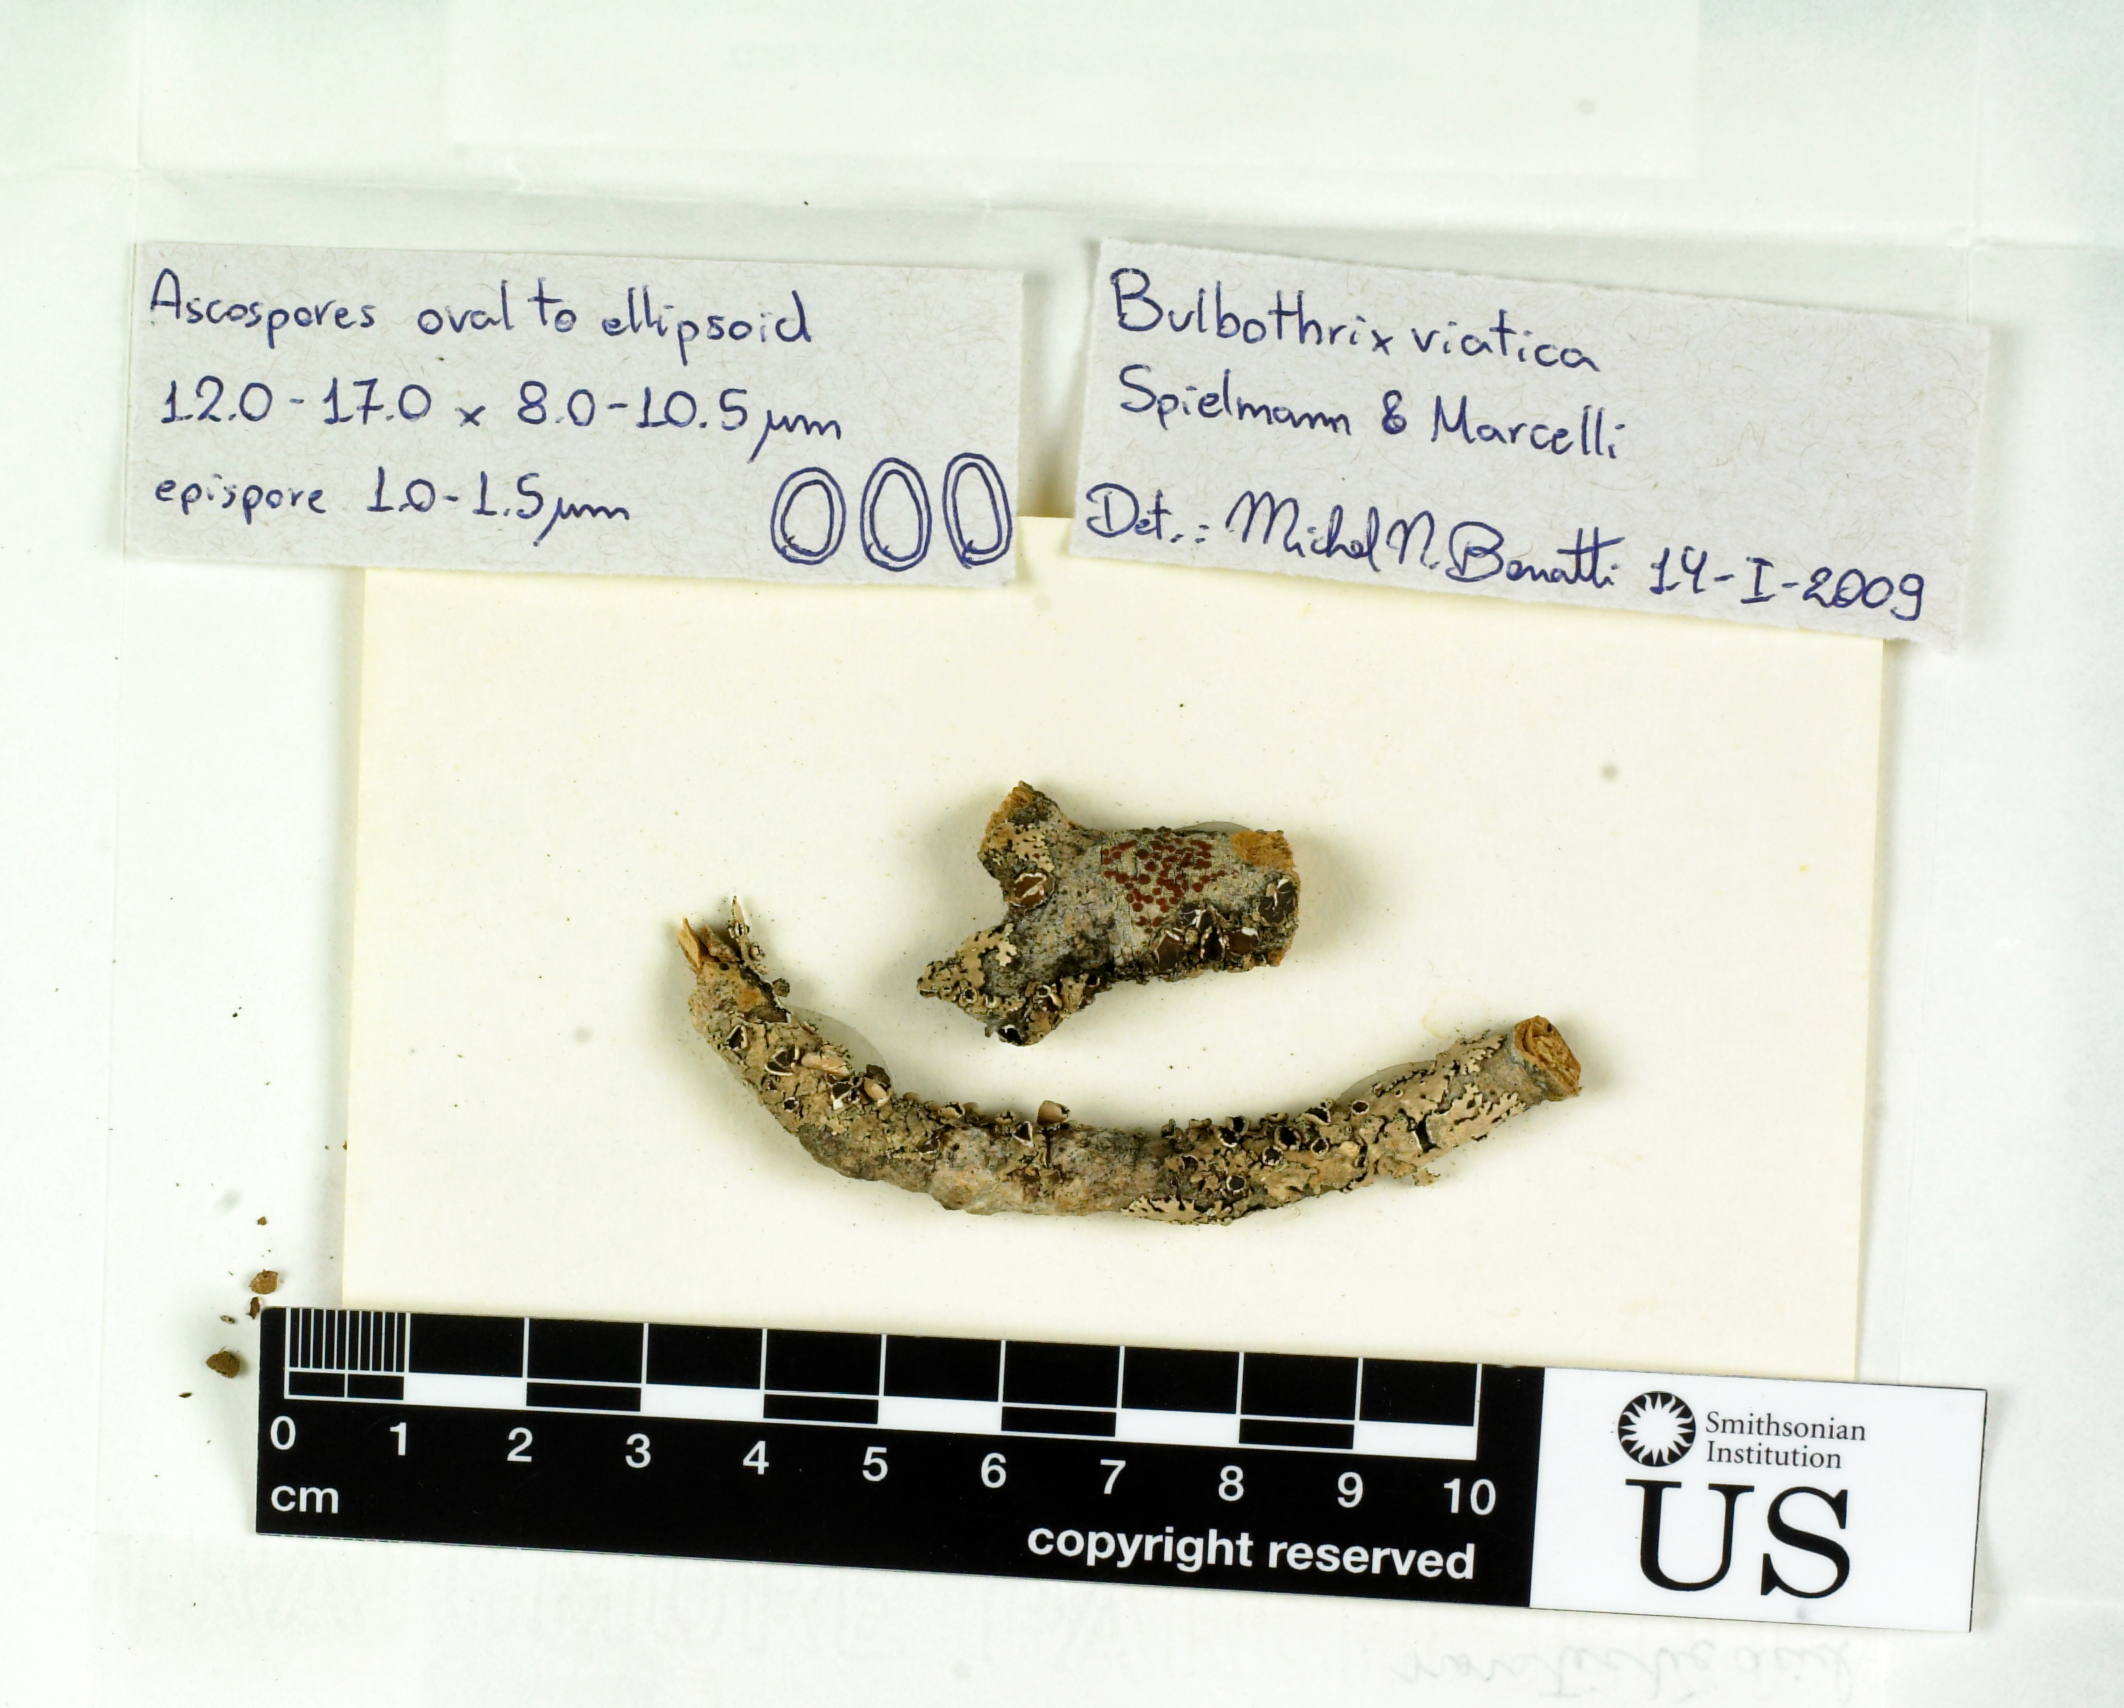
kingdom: Fungi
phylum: Ascomycota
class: Lecanoromycetes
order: Lecanorales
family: Parmeliaceae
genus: Bulbothrix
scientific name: Bulbothrix viatica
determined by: Benatti, Michael N.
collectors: H. Irwin, R. M. Harley & G. L. Smith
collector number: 32074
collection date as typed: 17 Mar 1971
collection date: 1971-03-17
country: Brazil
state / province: Goiás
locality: Serra Geral do Parana, ca. 10 km S of Sao Joao da Alianca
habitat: On trunk of small tree (Hymenaea sp.)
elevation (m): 950